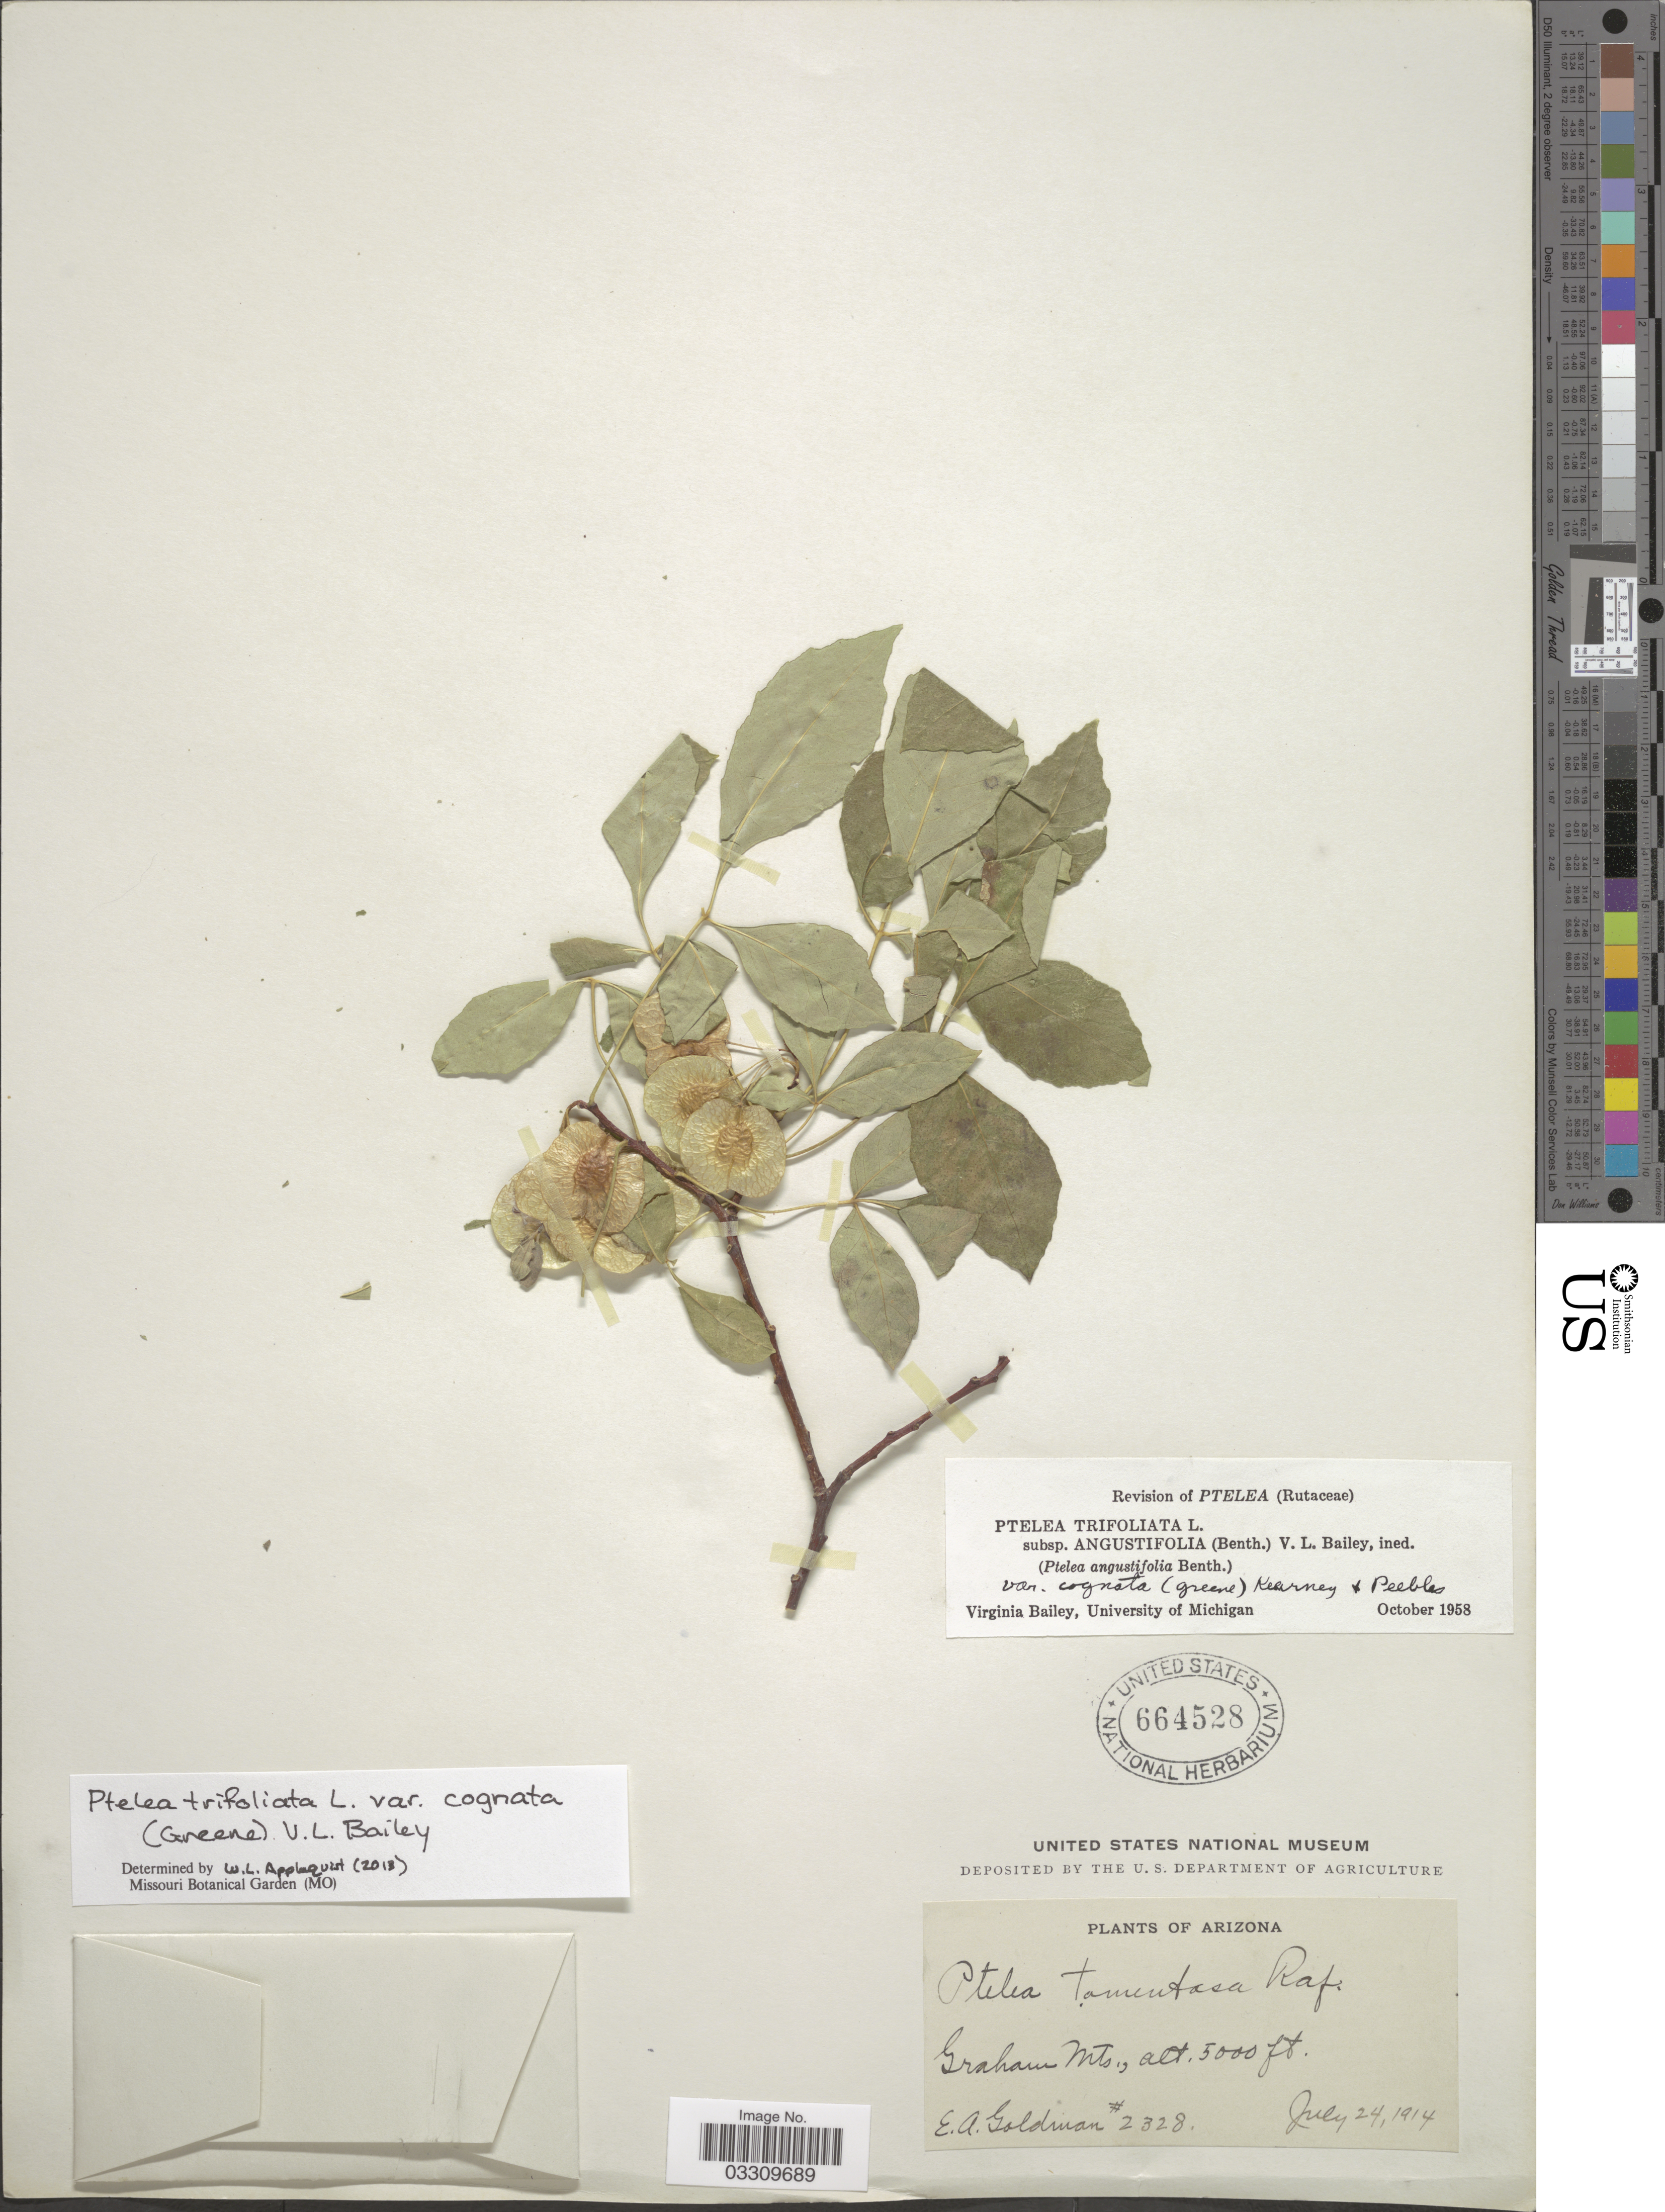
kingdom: Plantae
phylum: Tracheophyta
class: Magnoliopsida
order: Sapindales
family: Rutaceae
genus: Ptelea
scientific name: Ptelea trifoliata var. cognata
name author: (Greene) V. L. Bailey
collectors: E. A. Goldman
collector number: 2328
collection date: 1914-07-24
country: United States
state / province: Arizona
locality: Graham Mts.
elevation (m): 1524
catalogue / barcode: US 664528